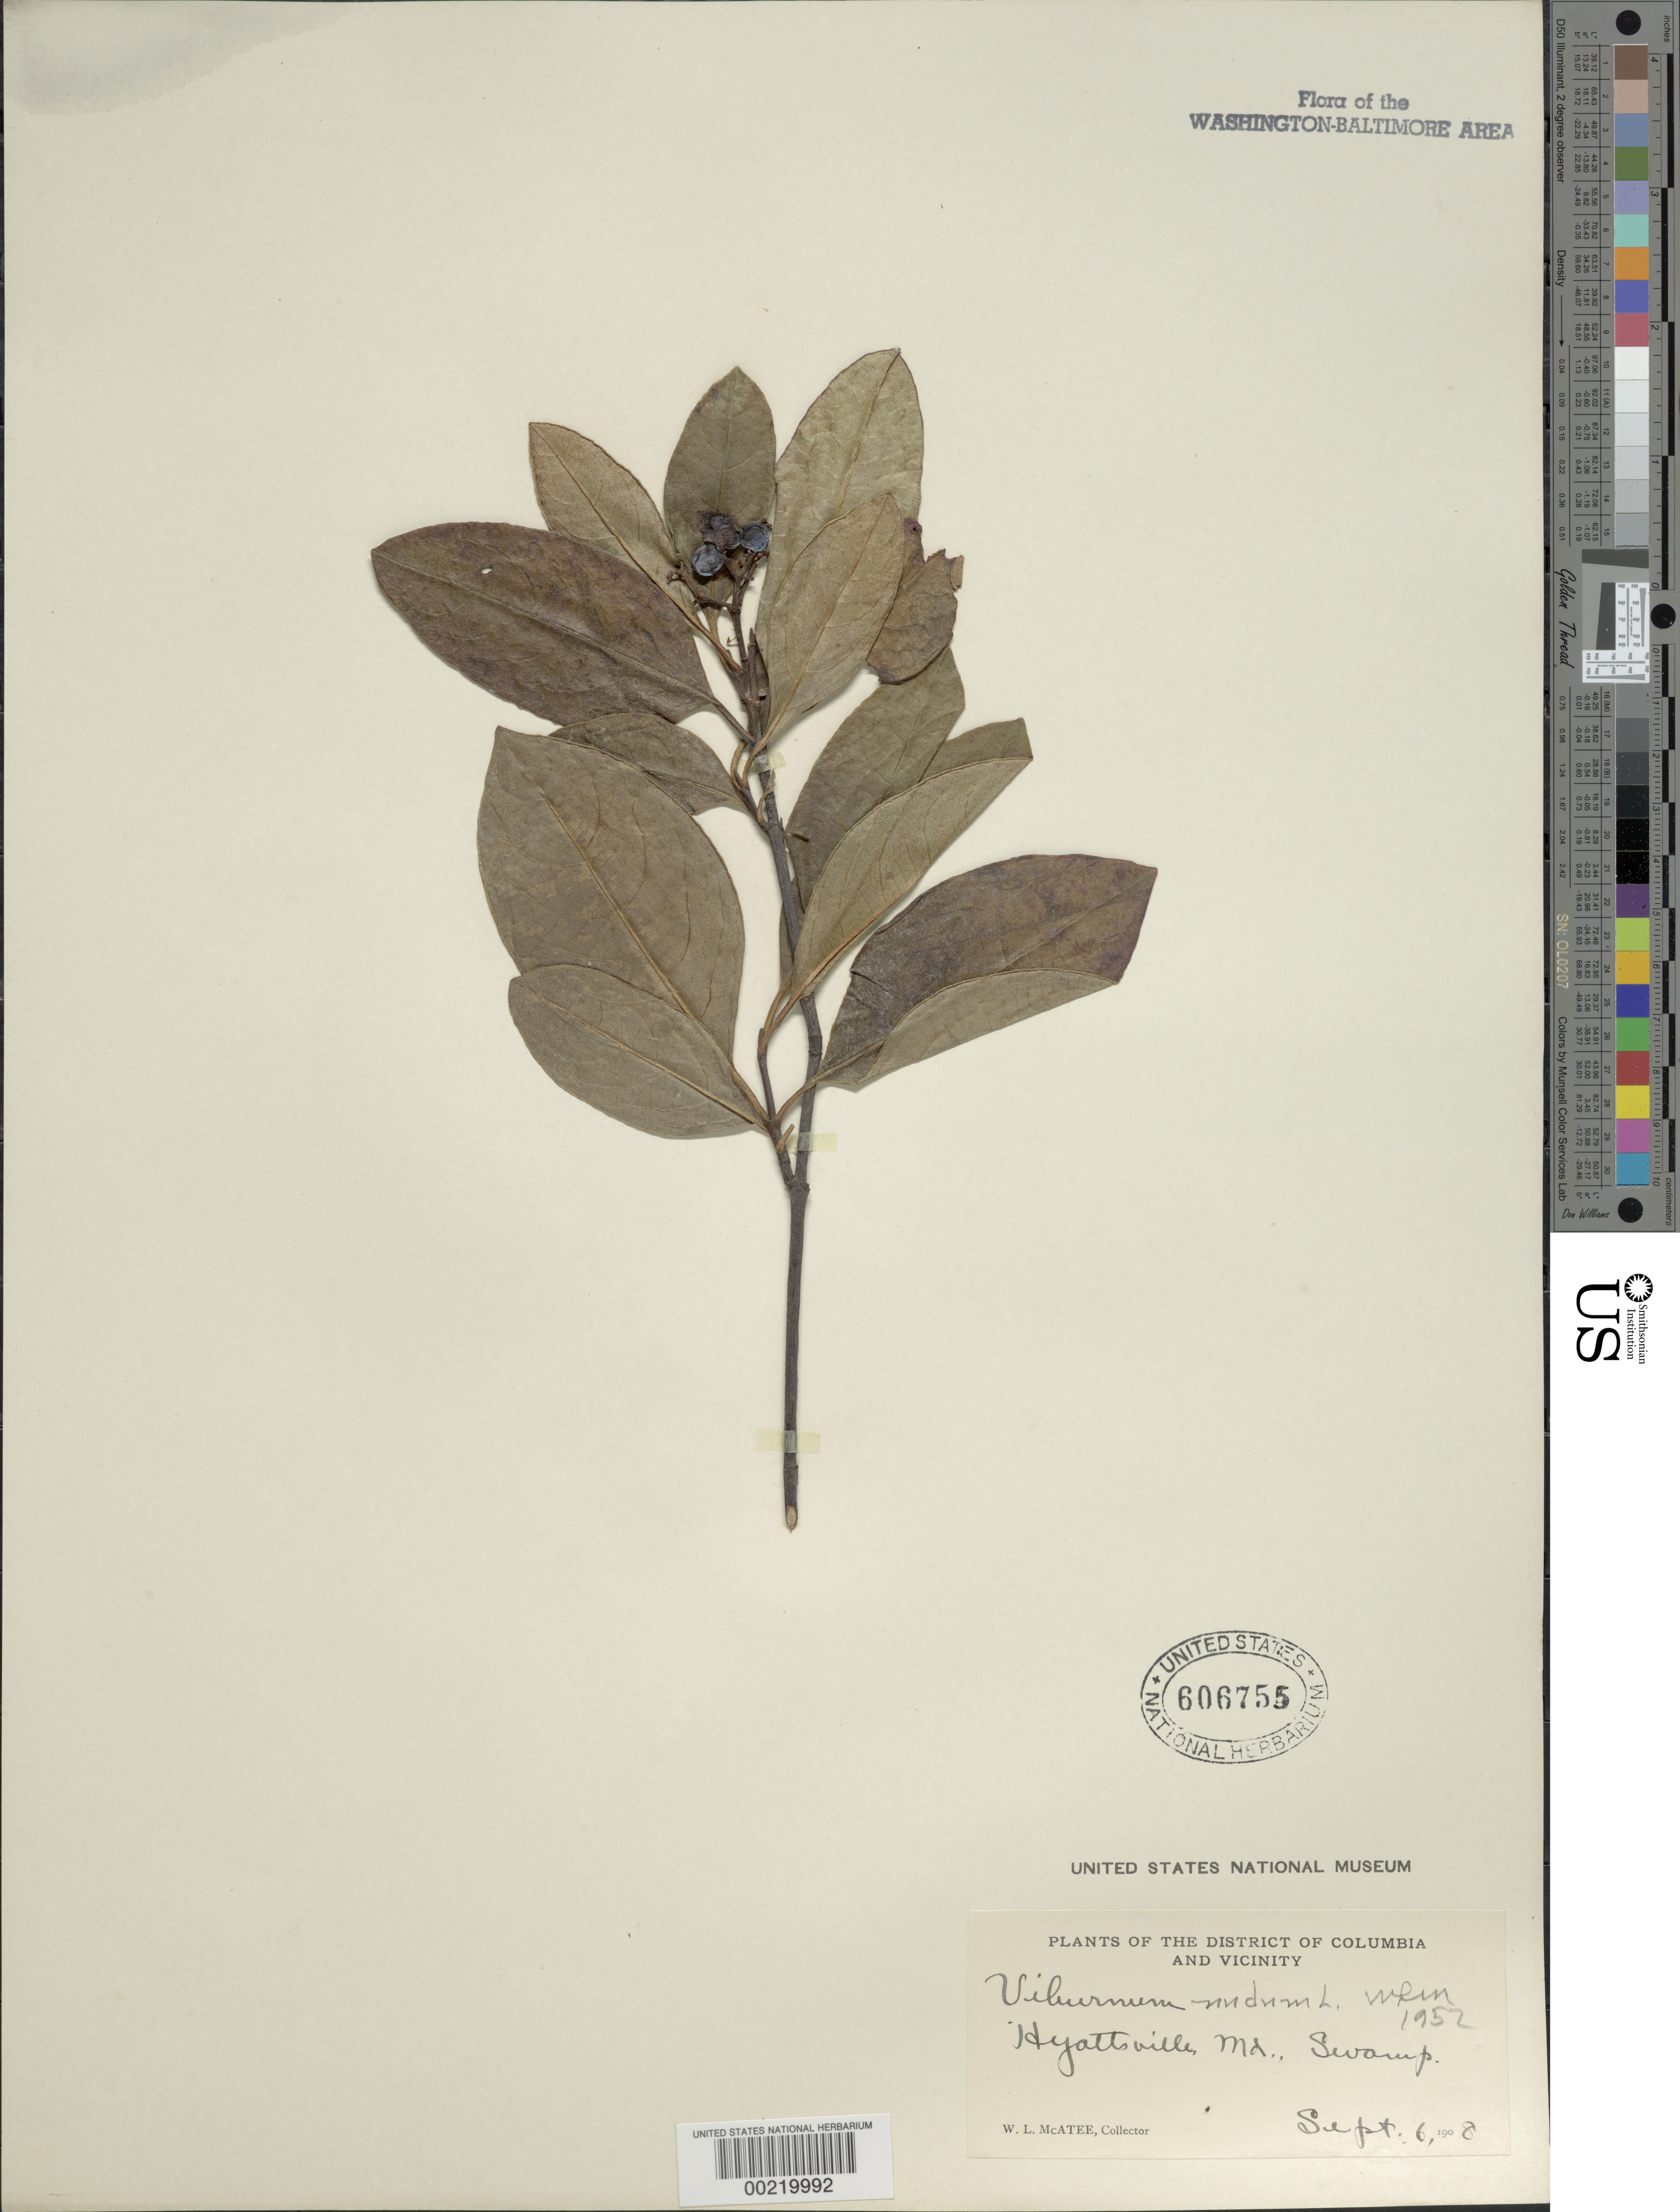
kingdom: Plantae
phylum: Tracheophyta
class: Magnoliopsida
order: Dipsacales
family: Viburnaceae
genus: Viburnum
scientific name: Viburnum nudum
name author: L.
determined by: McAtee, W. L.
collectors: W. McAtee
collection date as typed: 06 Sep 1908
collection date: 1908-09-06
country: United States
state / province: Maryland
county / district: Prince George's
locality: Hyattsville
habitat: Swamp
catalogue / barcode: US 606755